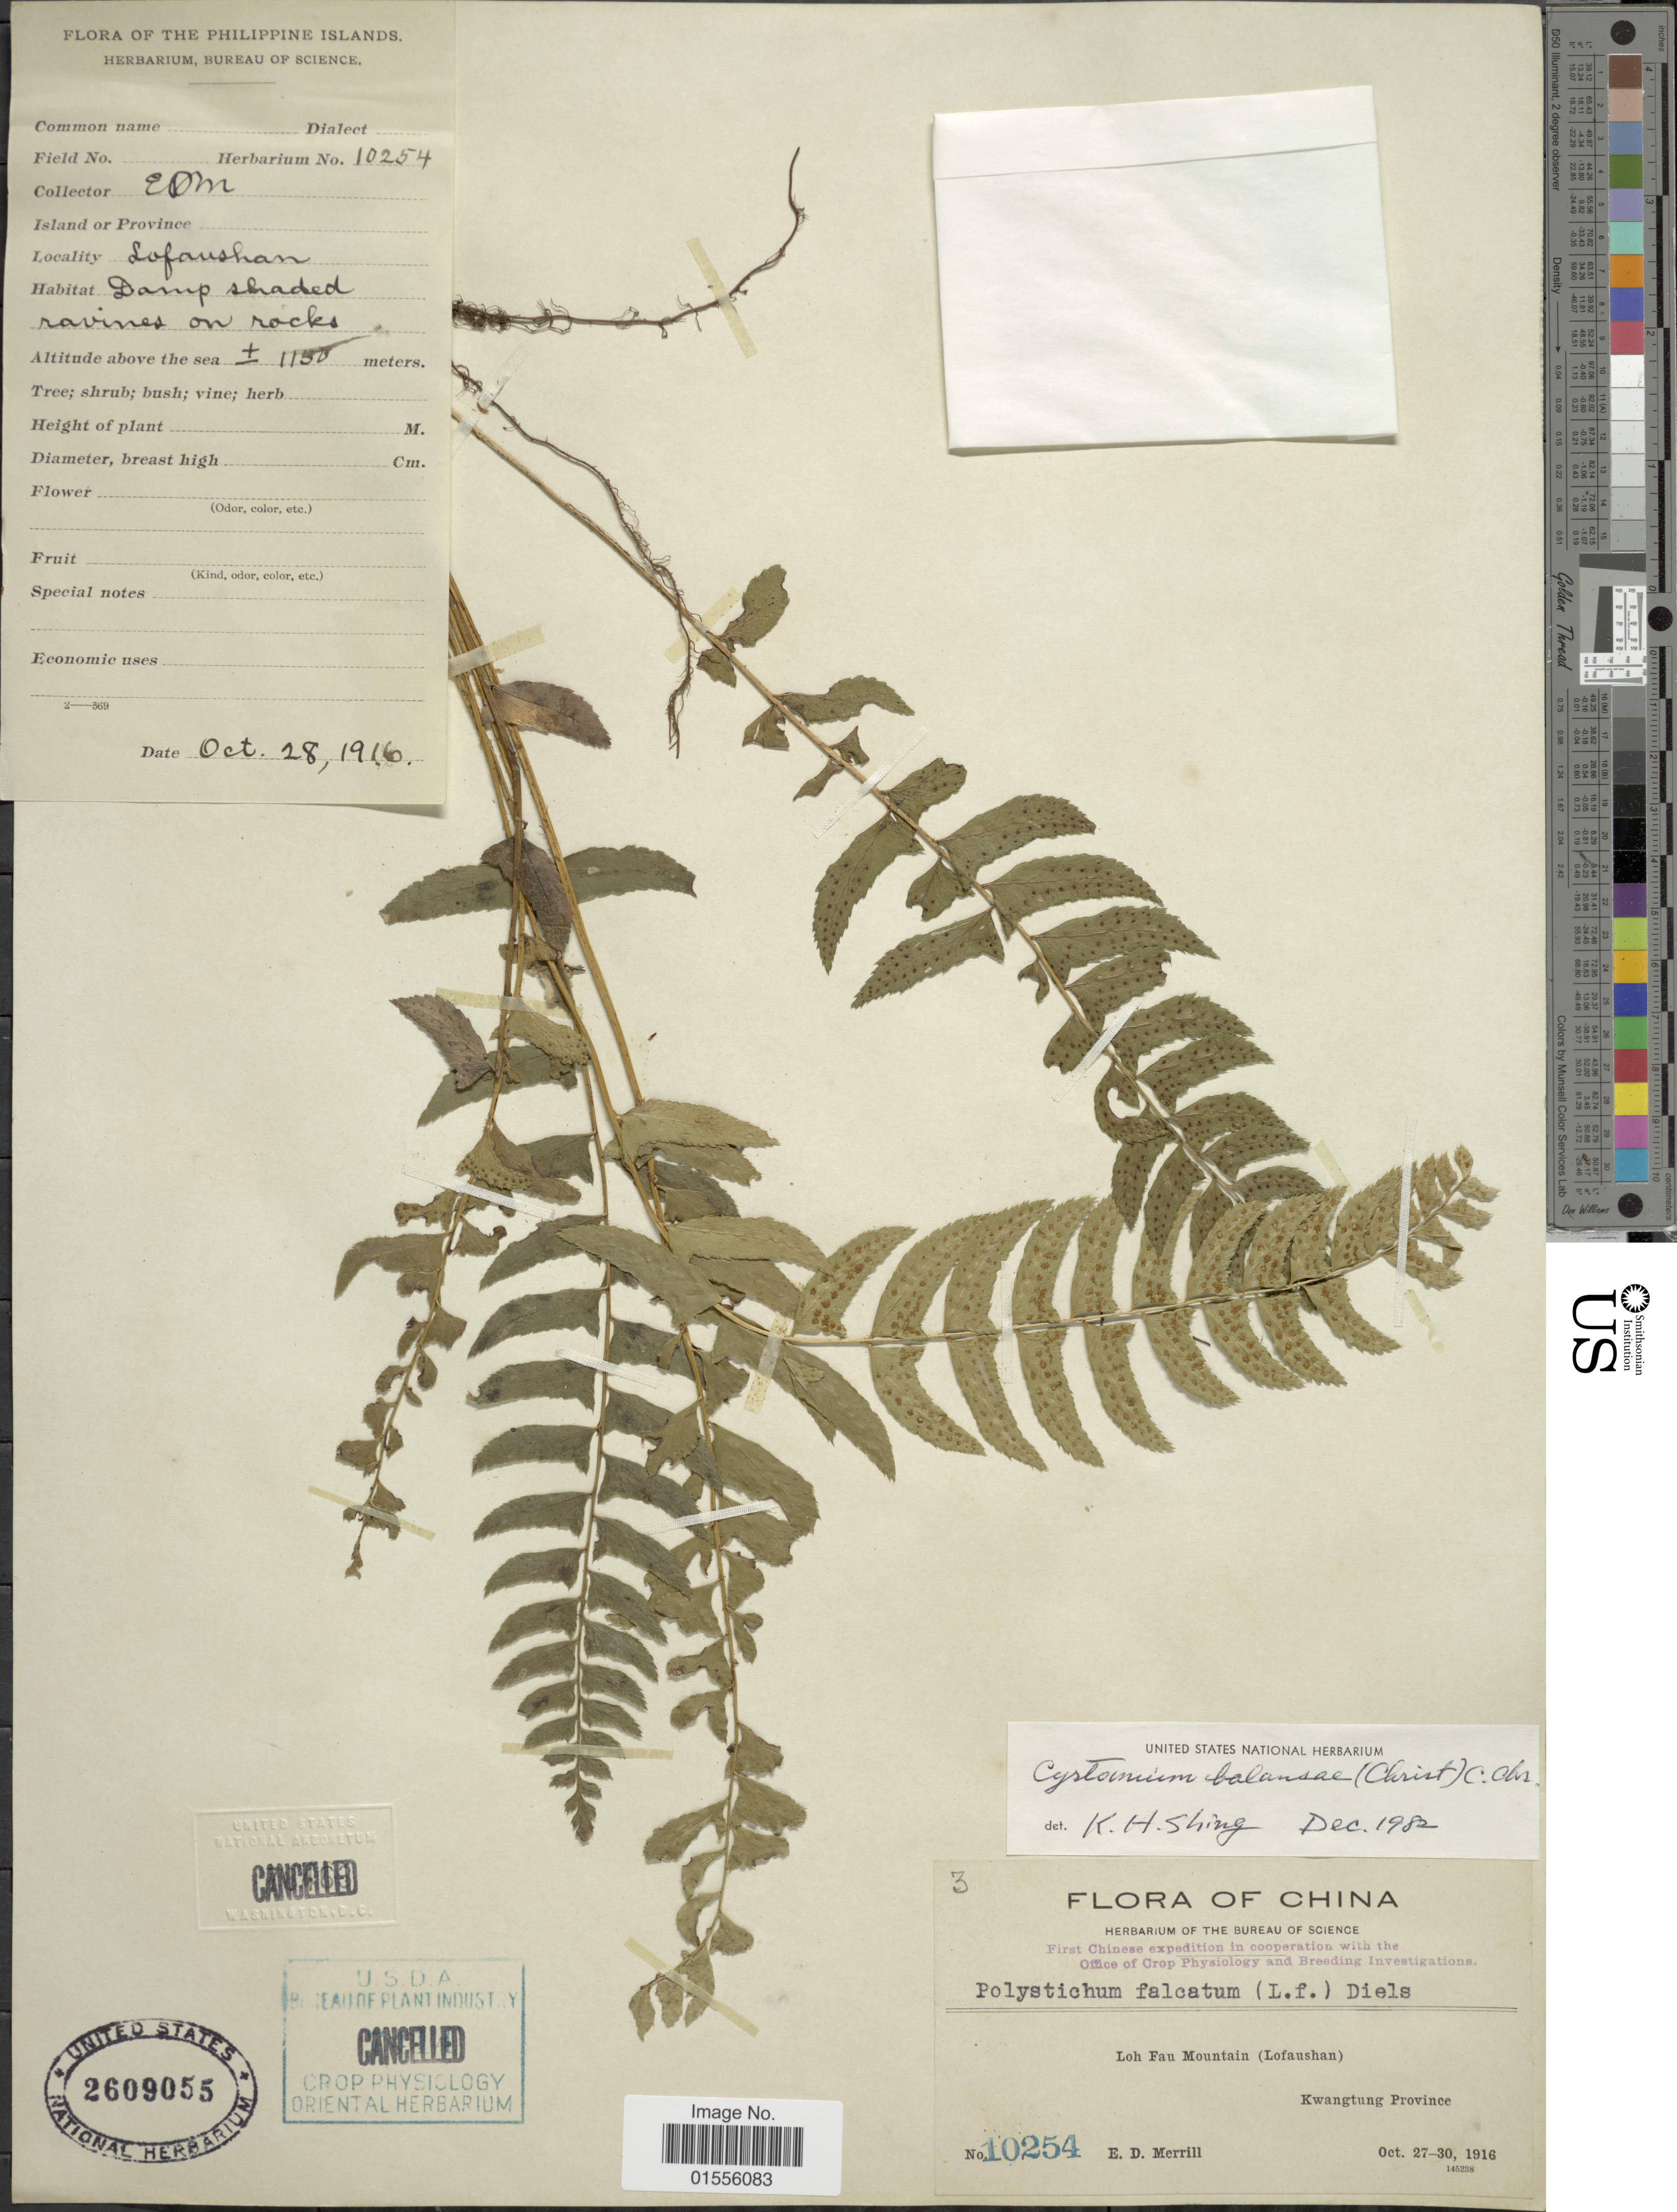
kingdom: Plantae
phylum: Tracheophyta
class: Polypodiopsida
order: Polypodiales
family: Dryopteridaceae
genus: Cyrtomium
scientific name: Cyrtomium balansae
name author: (Christ) C. Chr.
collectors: E. D. Merrill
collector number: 10254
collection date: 1916-10-28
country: China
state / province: Guangdong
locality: Loh Fau Mountain (Lohfaushan) Kwangtung Province, Lofaushan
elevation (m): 1150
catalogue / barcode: US 2609055